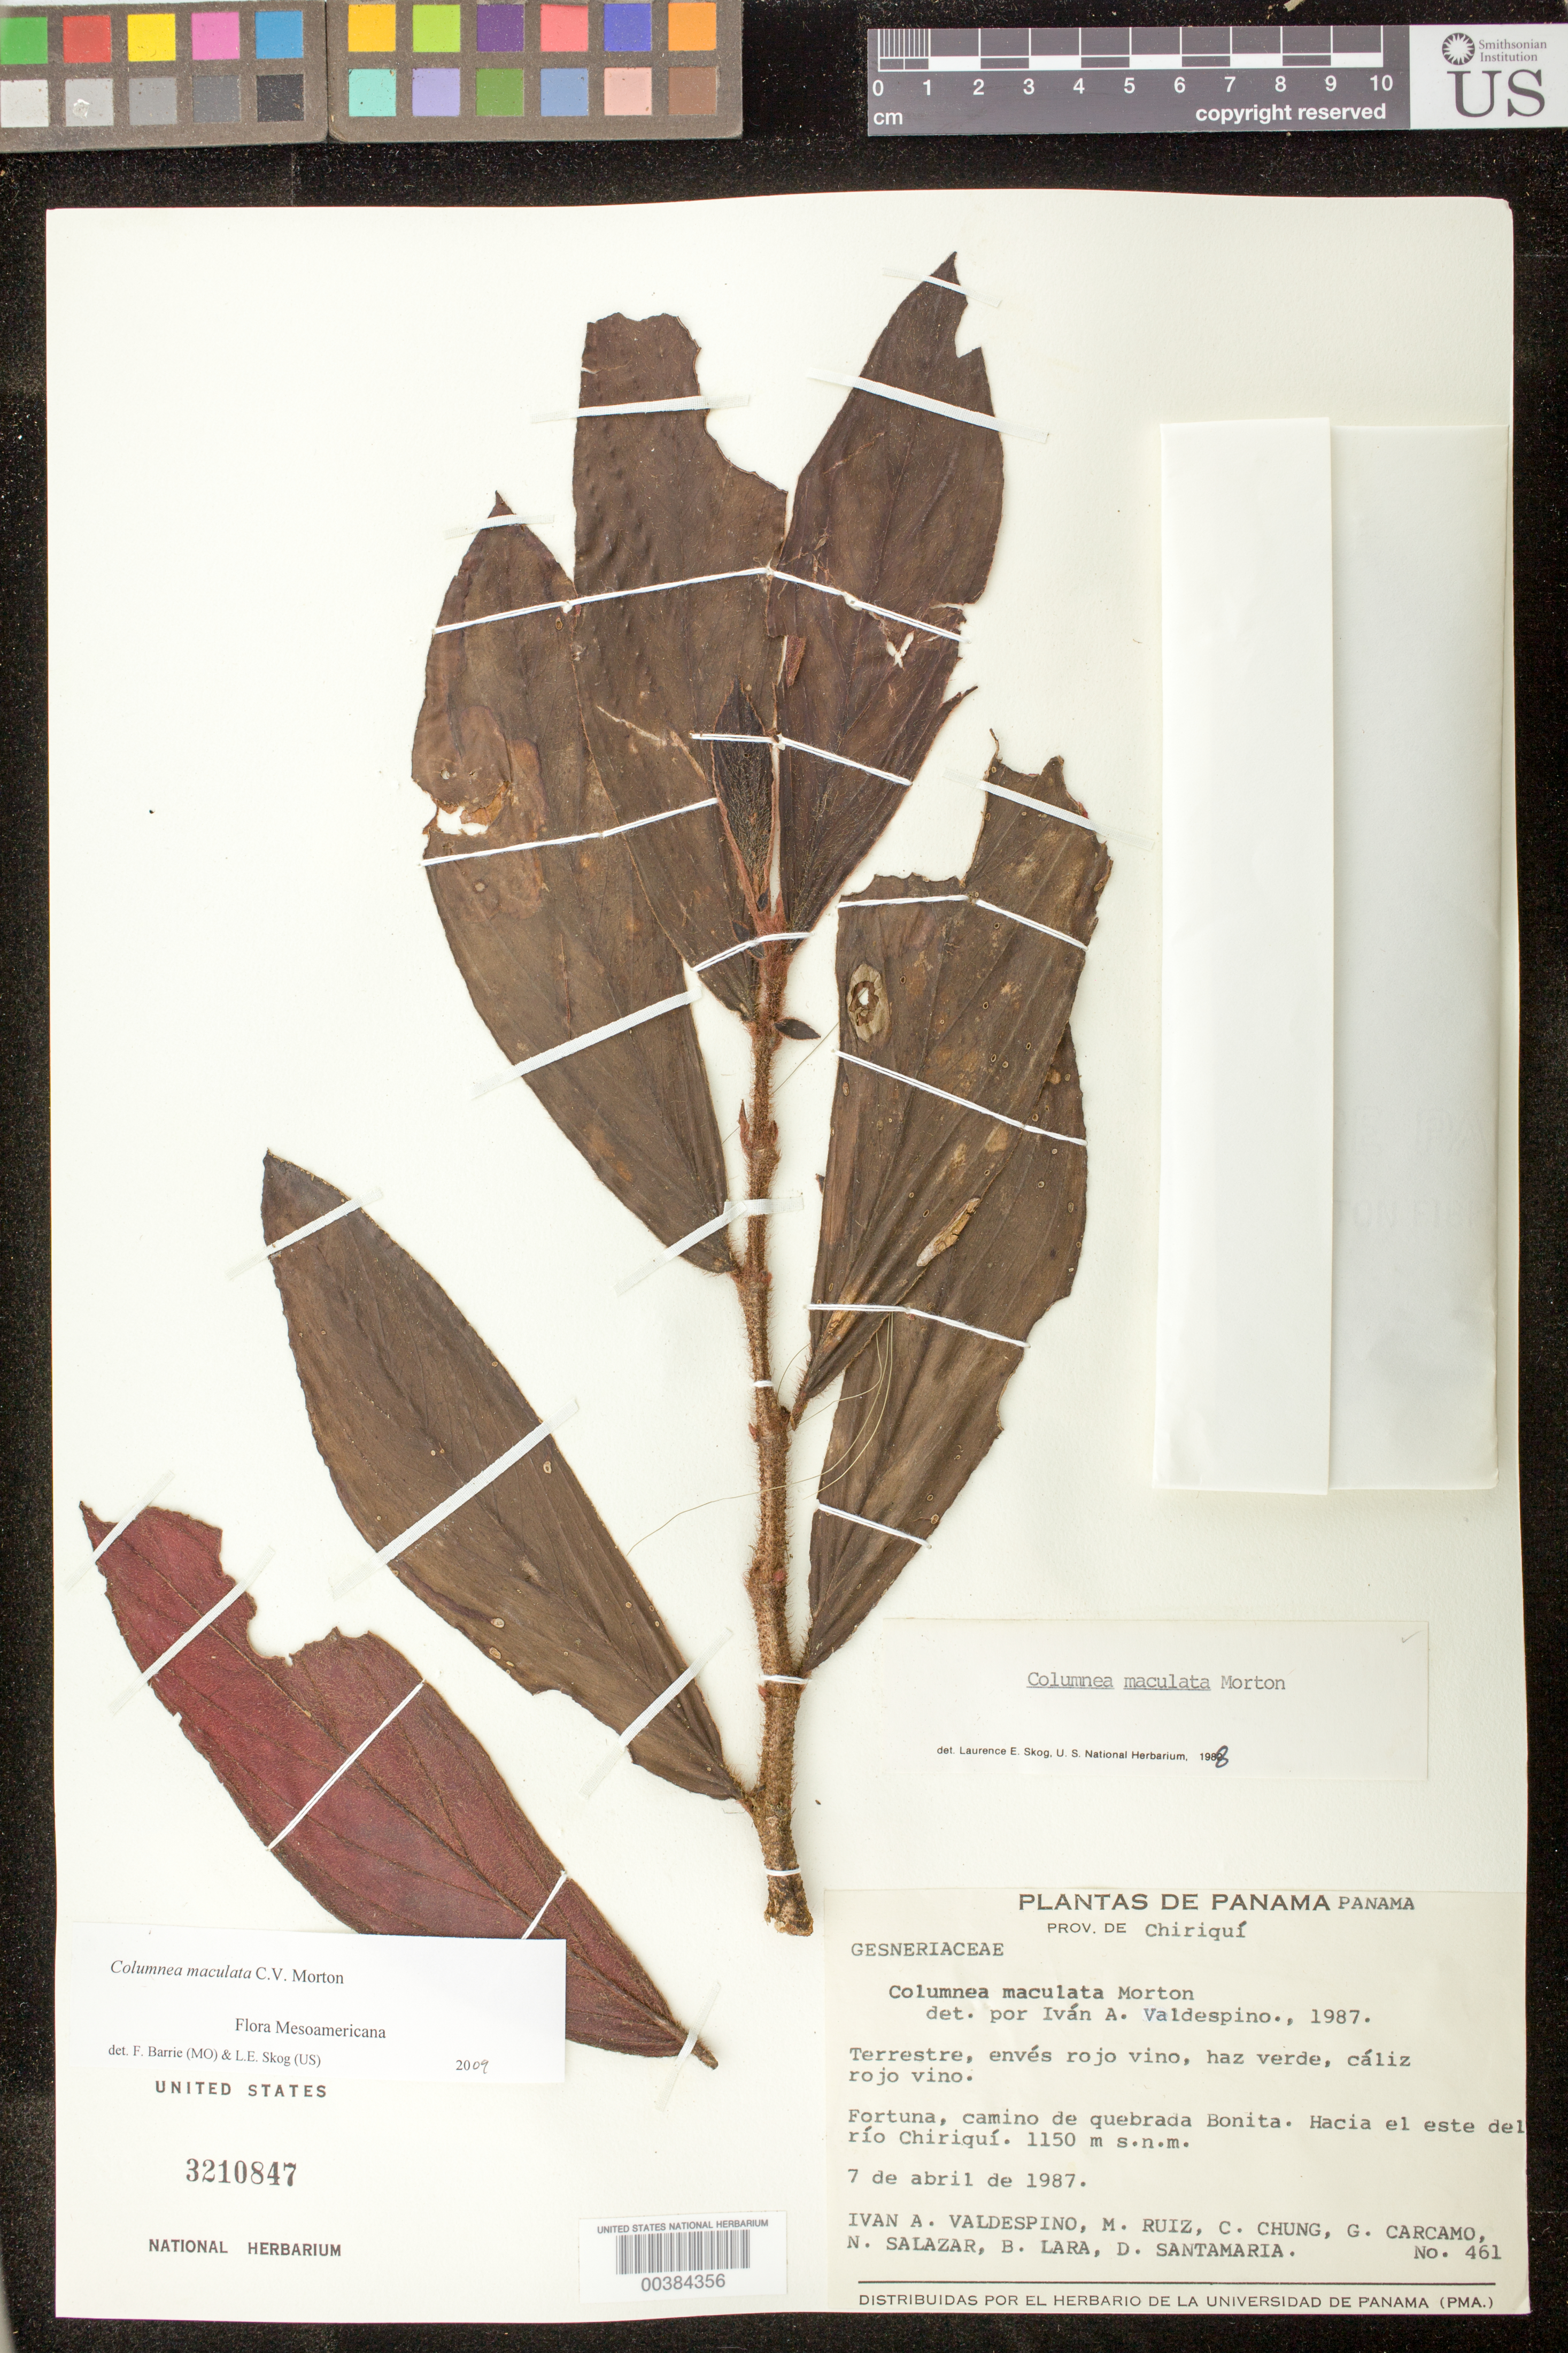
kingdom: Plantae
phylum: Tracheophyta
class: Magnoliopsida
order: Lamiales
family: Gesneriaceae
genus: Columnea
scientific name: Columnea maculata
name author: C.V. Morton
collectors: I. A. Valdespino, M. Ruiz, C. Chung, G. Carcamo, N. Salazar & et al.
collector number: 461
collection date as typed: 07 Apr 1987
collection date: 1987-04-07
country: Panama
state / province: Chiriquí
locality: Fortuna, camino de quebrada Bonita, hacia el este del río Chiriquí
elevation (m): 1150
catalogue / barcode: US 3210847